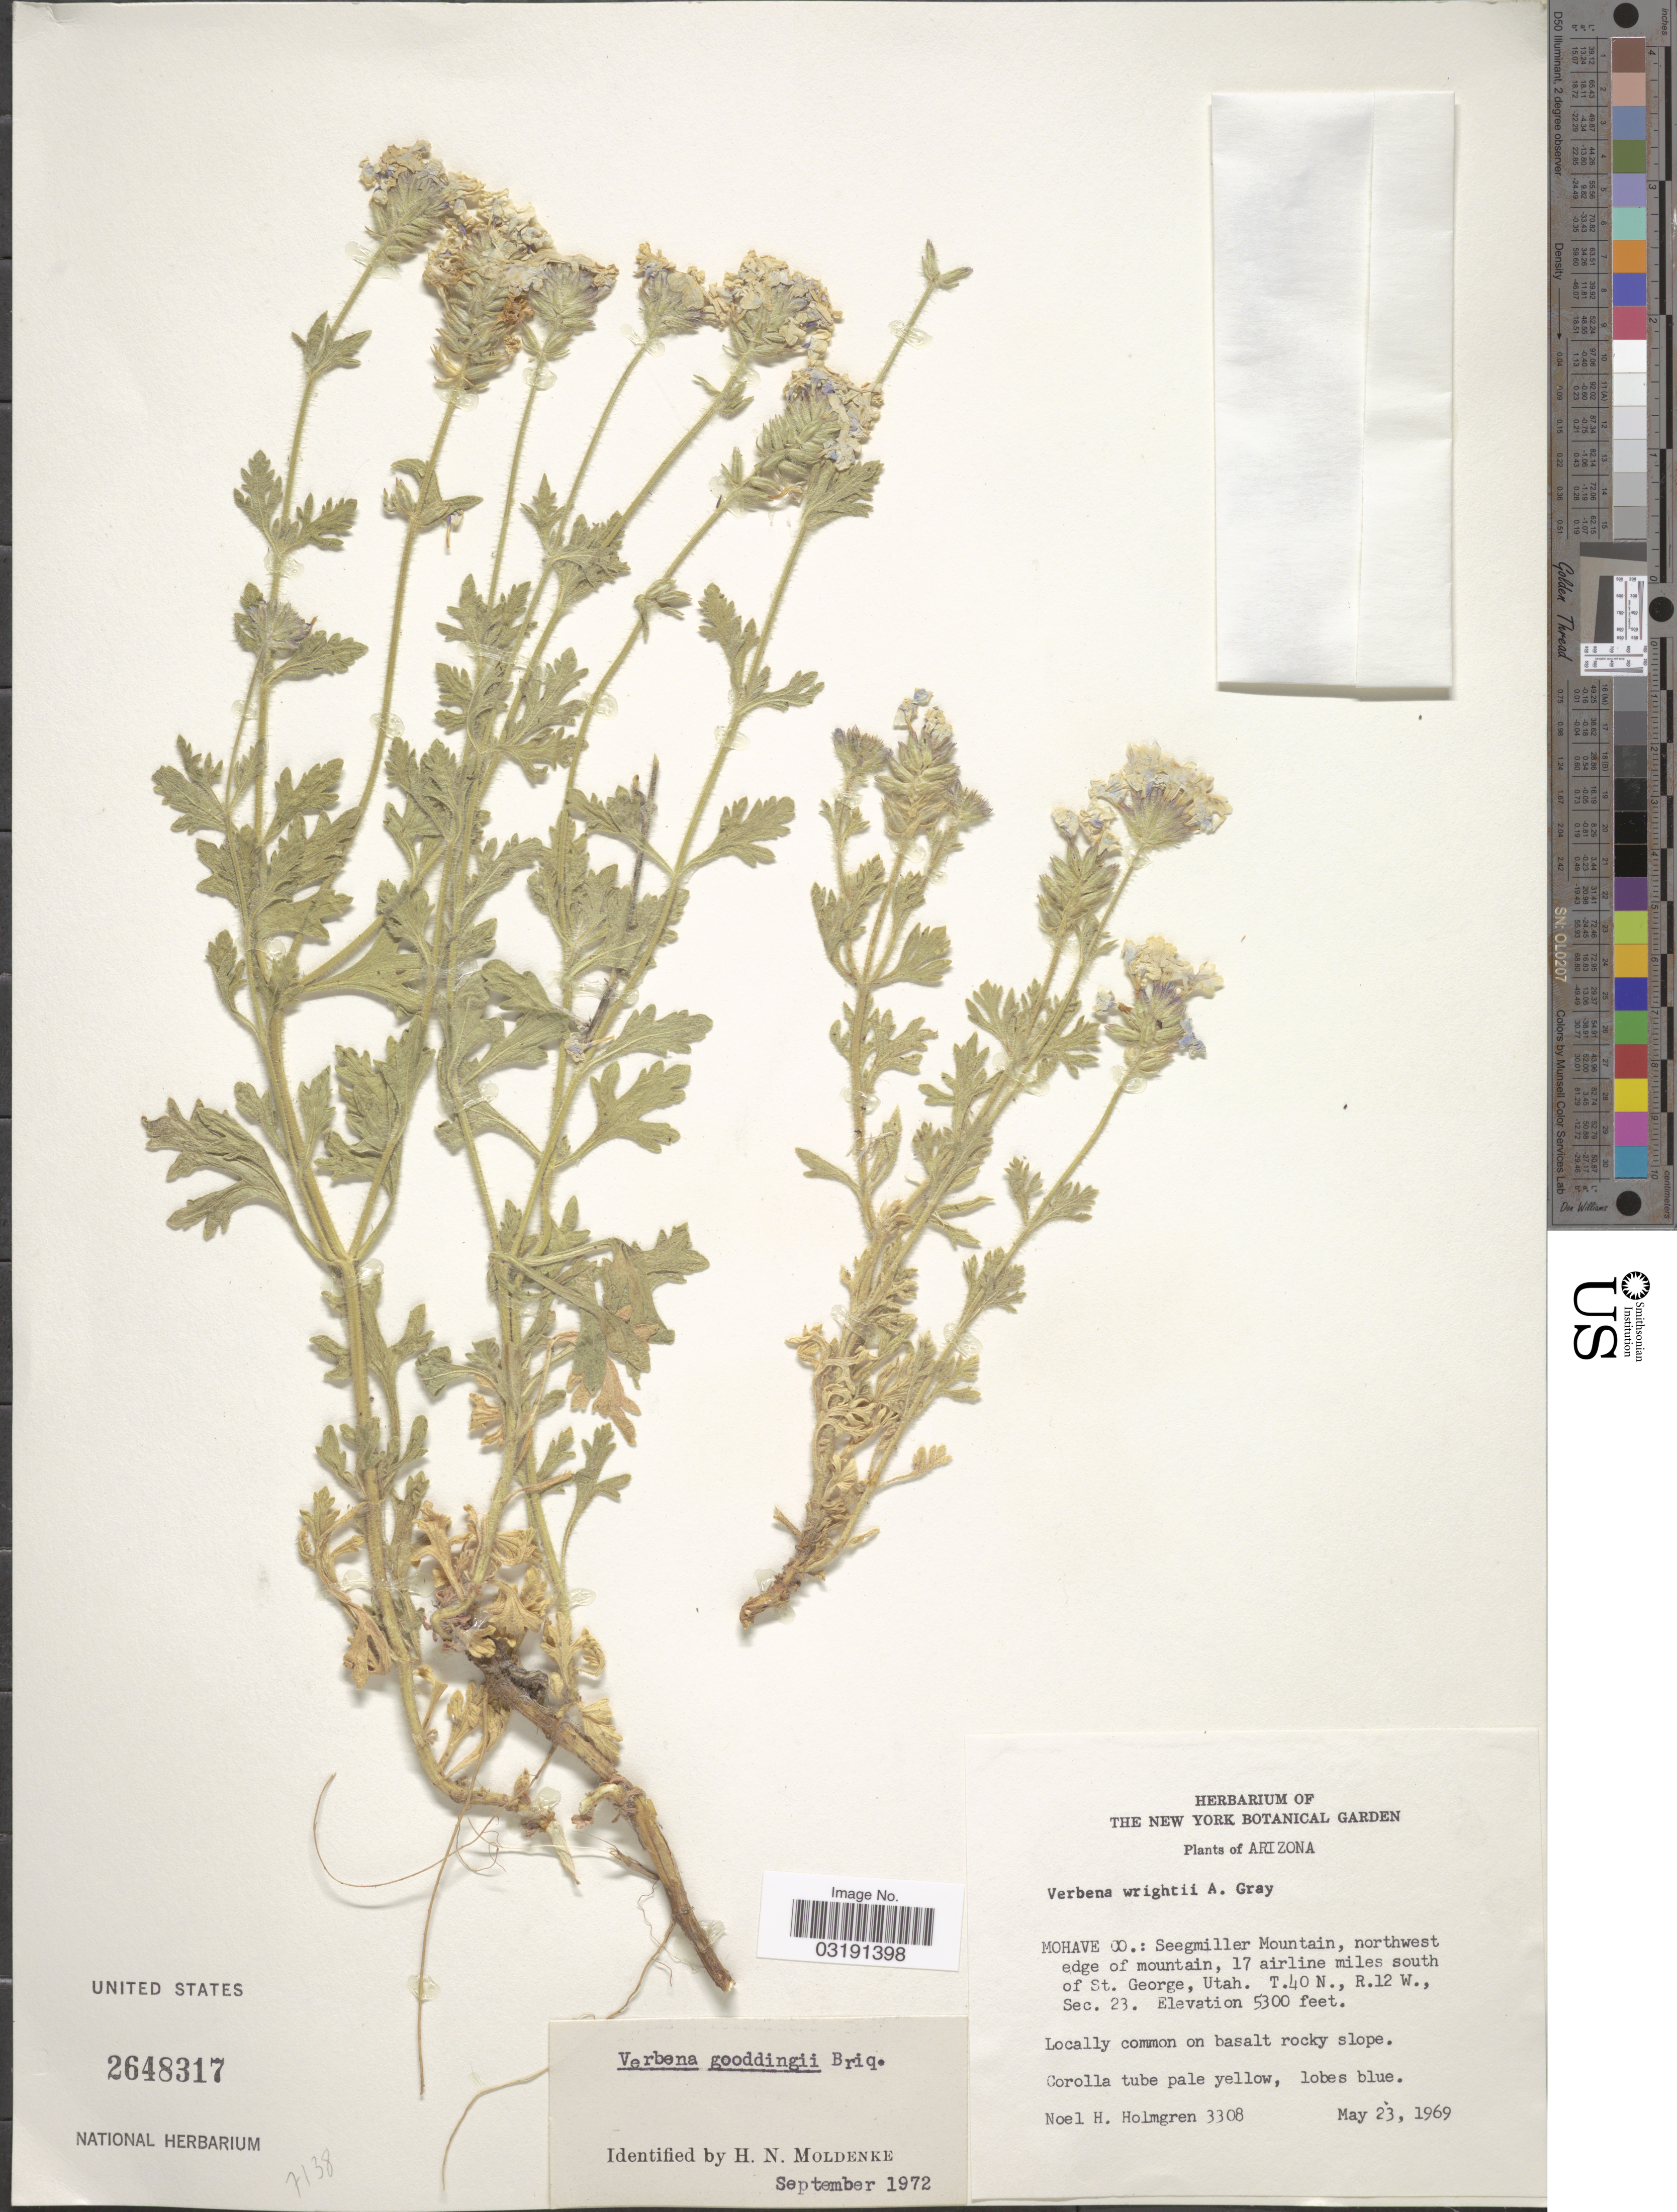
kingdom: Plantae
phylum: Tracheophyta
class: Magnoliopsida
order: Lamiales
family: Verbenaceae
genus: Verbena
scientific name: Verbena gooddingii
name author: Briq.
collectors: N. H. Holmgren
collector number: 3308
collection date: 1969-05-23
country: United States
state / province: Arizona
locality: Mohave Co.: Seegmiller Mountain, northwest edge of mountain, 17 airline miles south of St. George, Utah. T40N, R12W, Sec 23.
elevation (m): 1615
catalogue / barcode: US 2648317